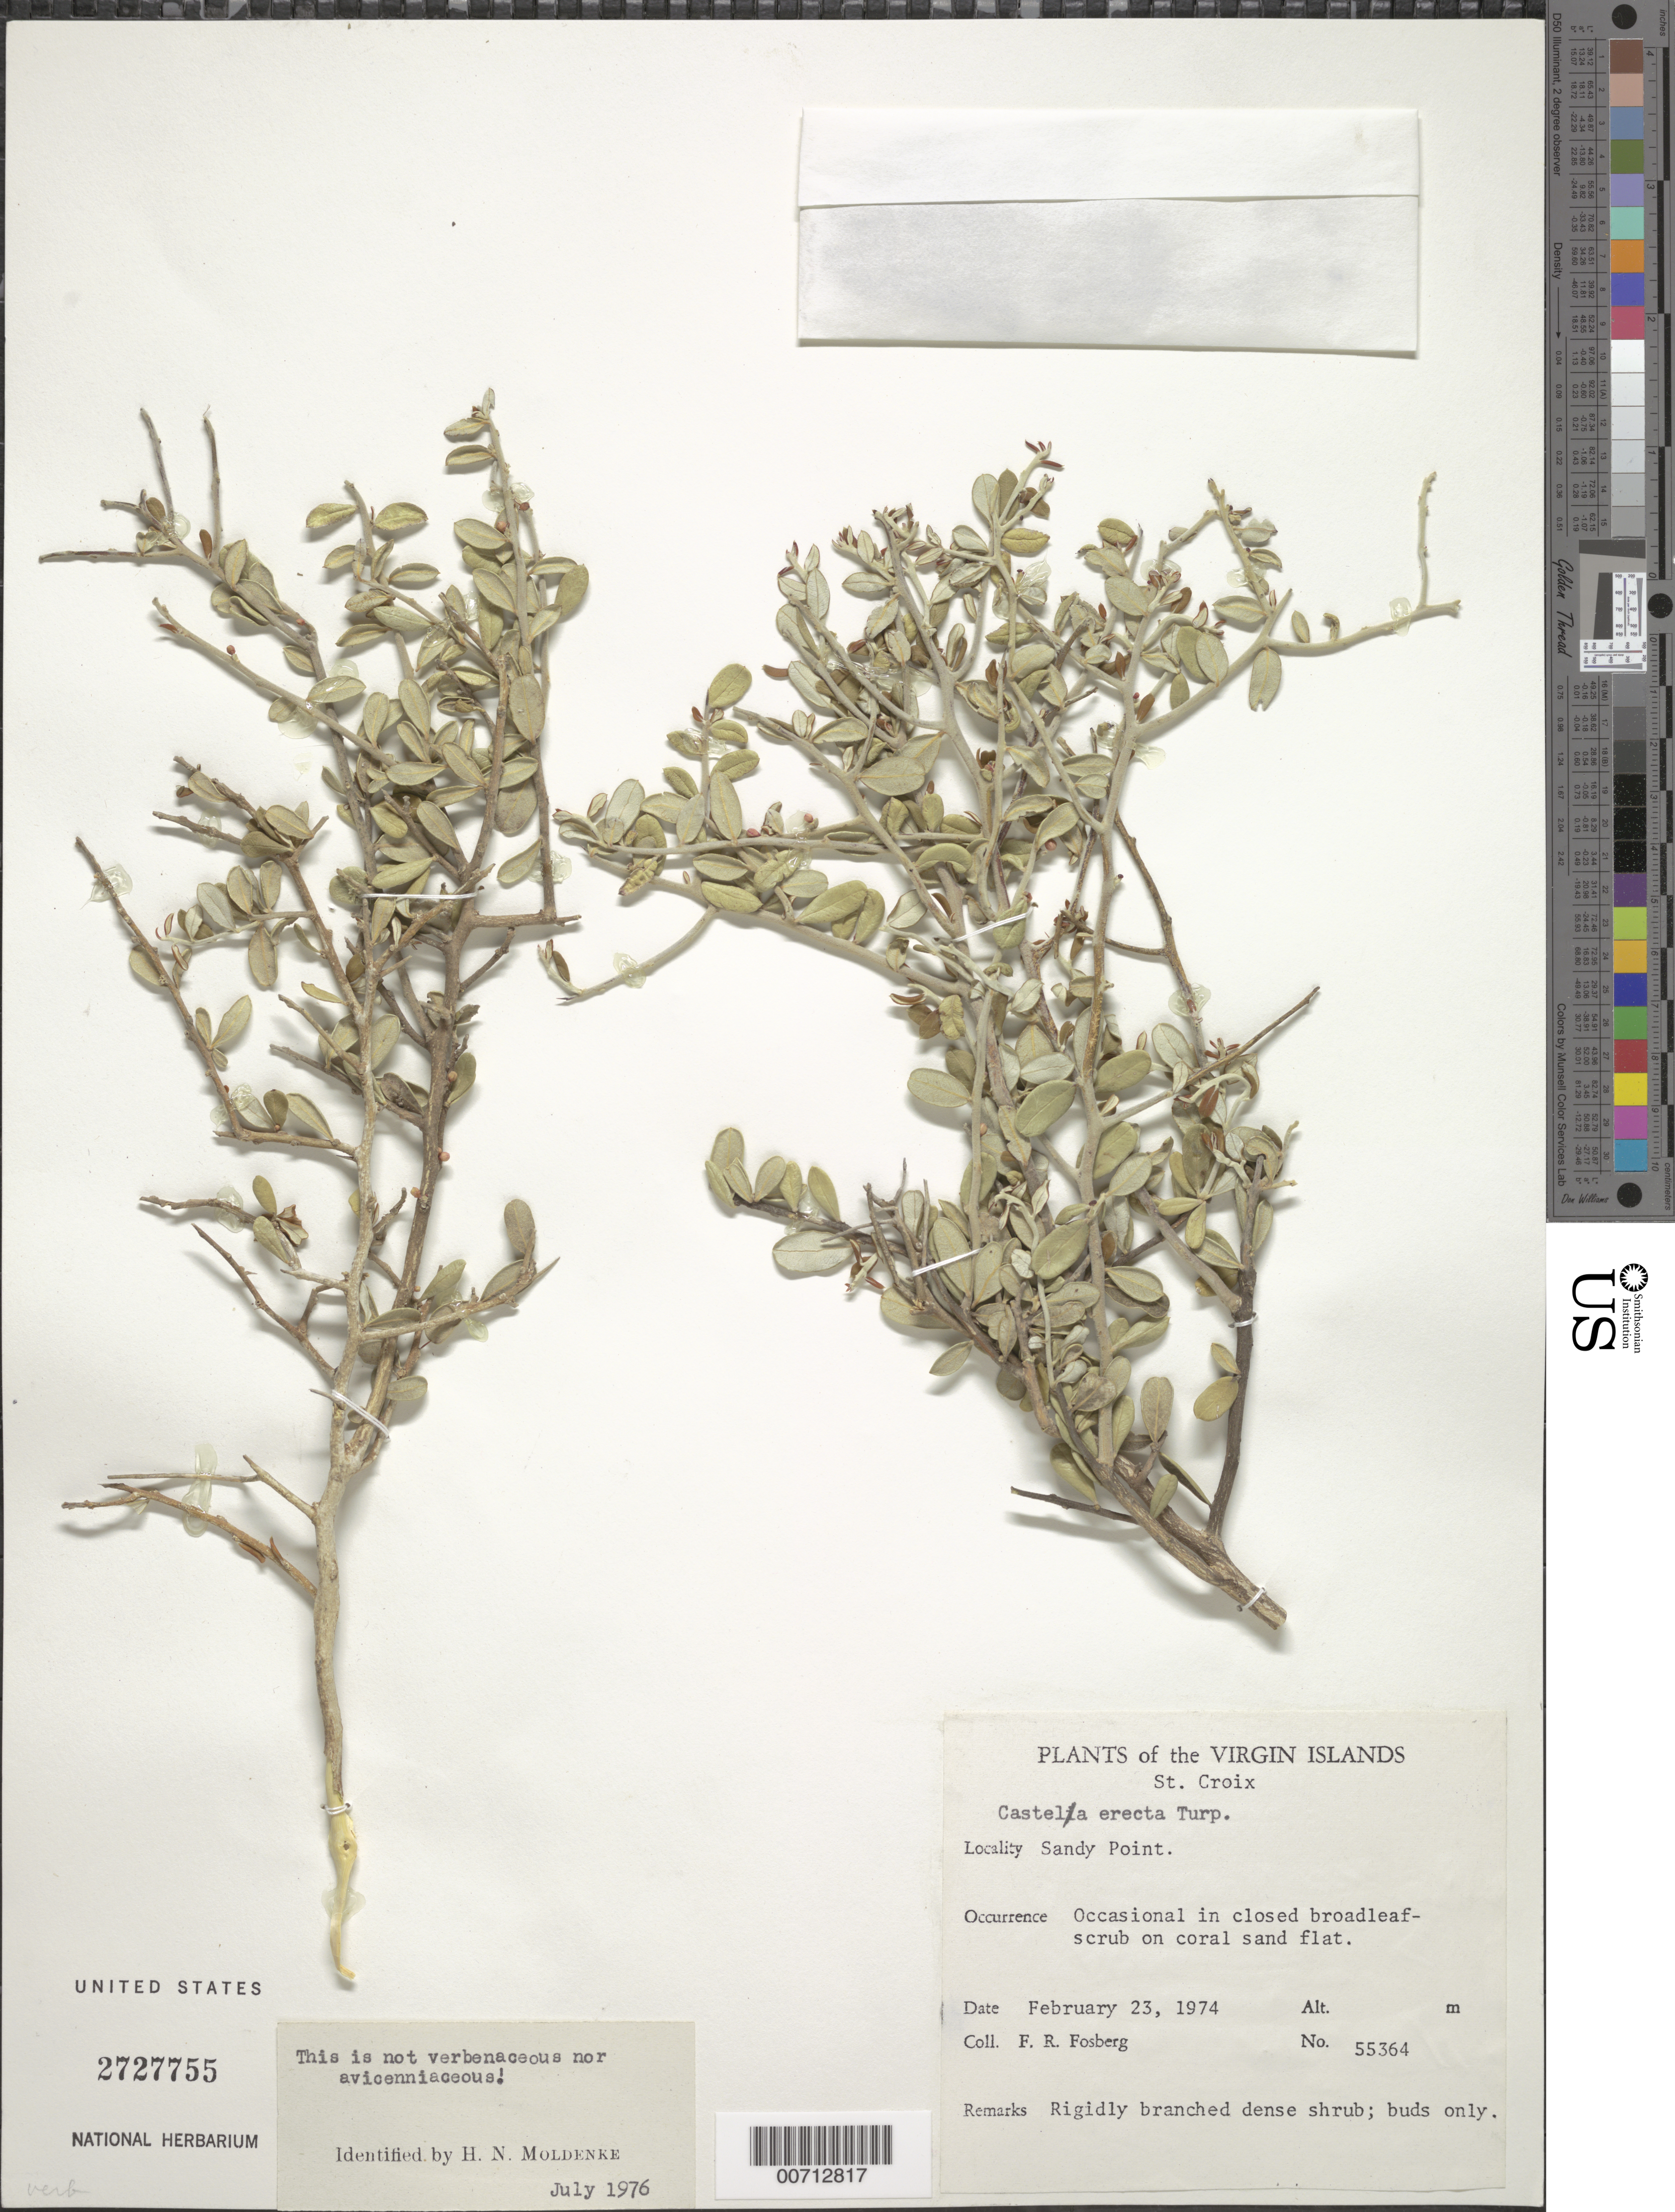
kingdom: Plantae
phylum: Tracheophyta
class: Magnoliopsida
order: Sapindales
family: Simaroubaceae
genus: Castela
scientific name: Castela erecta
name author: Turpin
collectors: F. R. Fosberg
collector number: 55364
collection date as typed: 23 Feb 1974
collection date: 1974-02-23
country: U.S. Virgin Islands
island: St. Croix Island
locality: Sandy Point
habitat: In closed broadleaf scrub on coral sand flat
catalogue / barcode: US 2727755